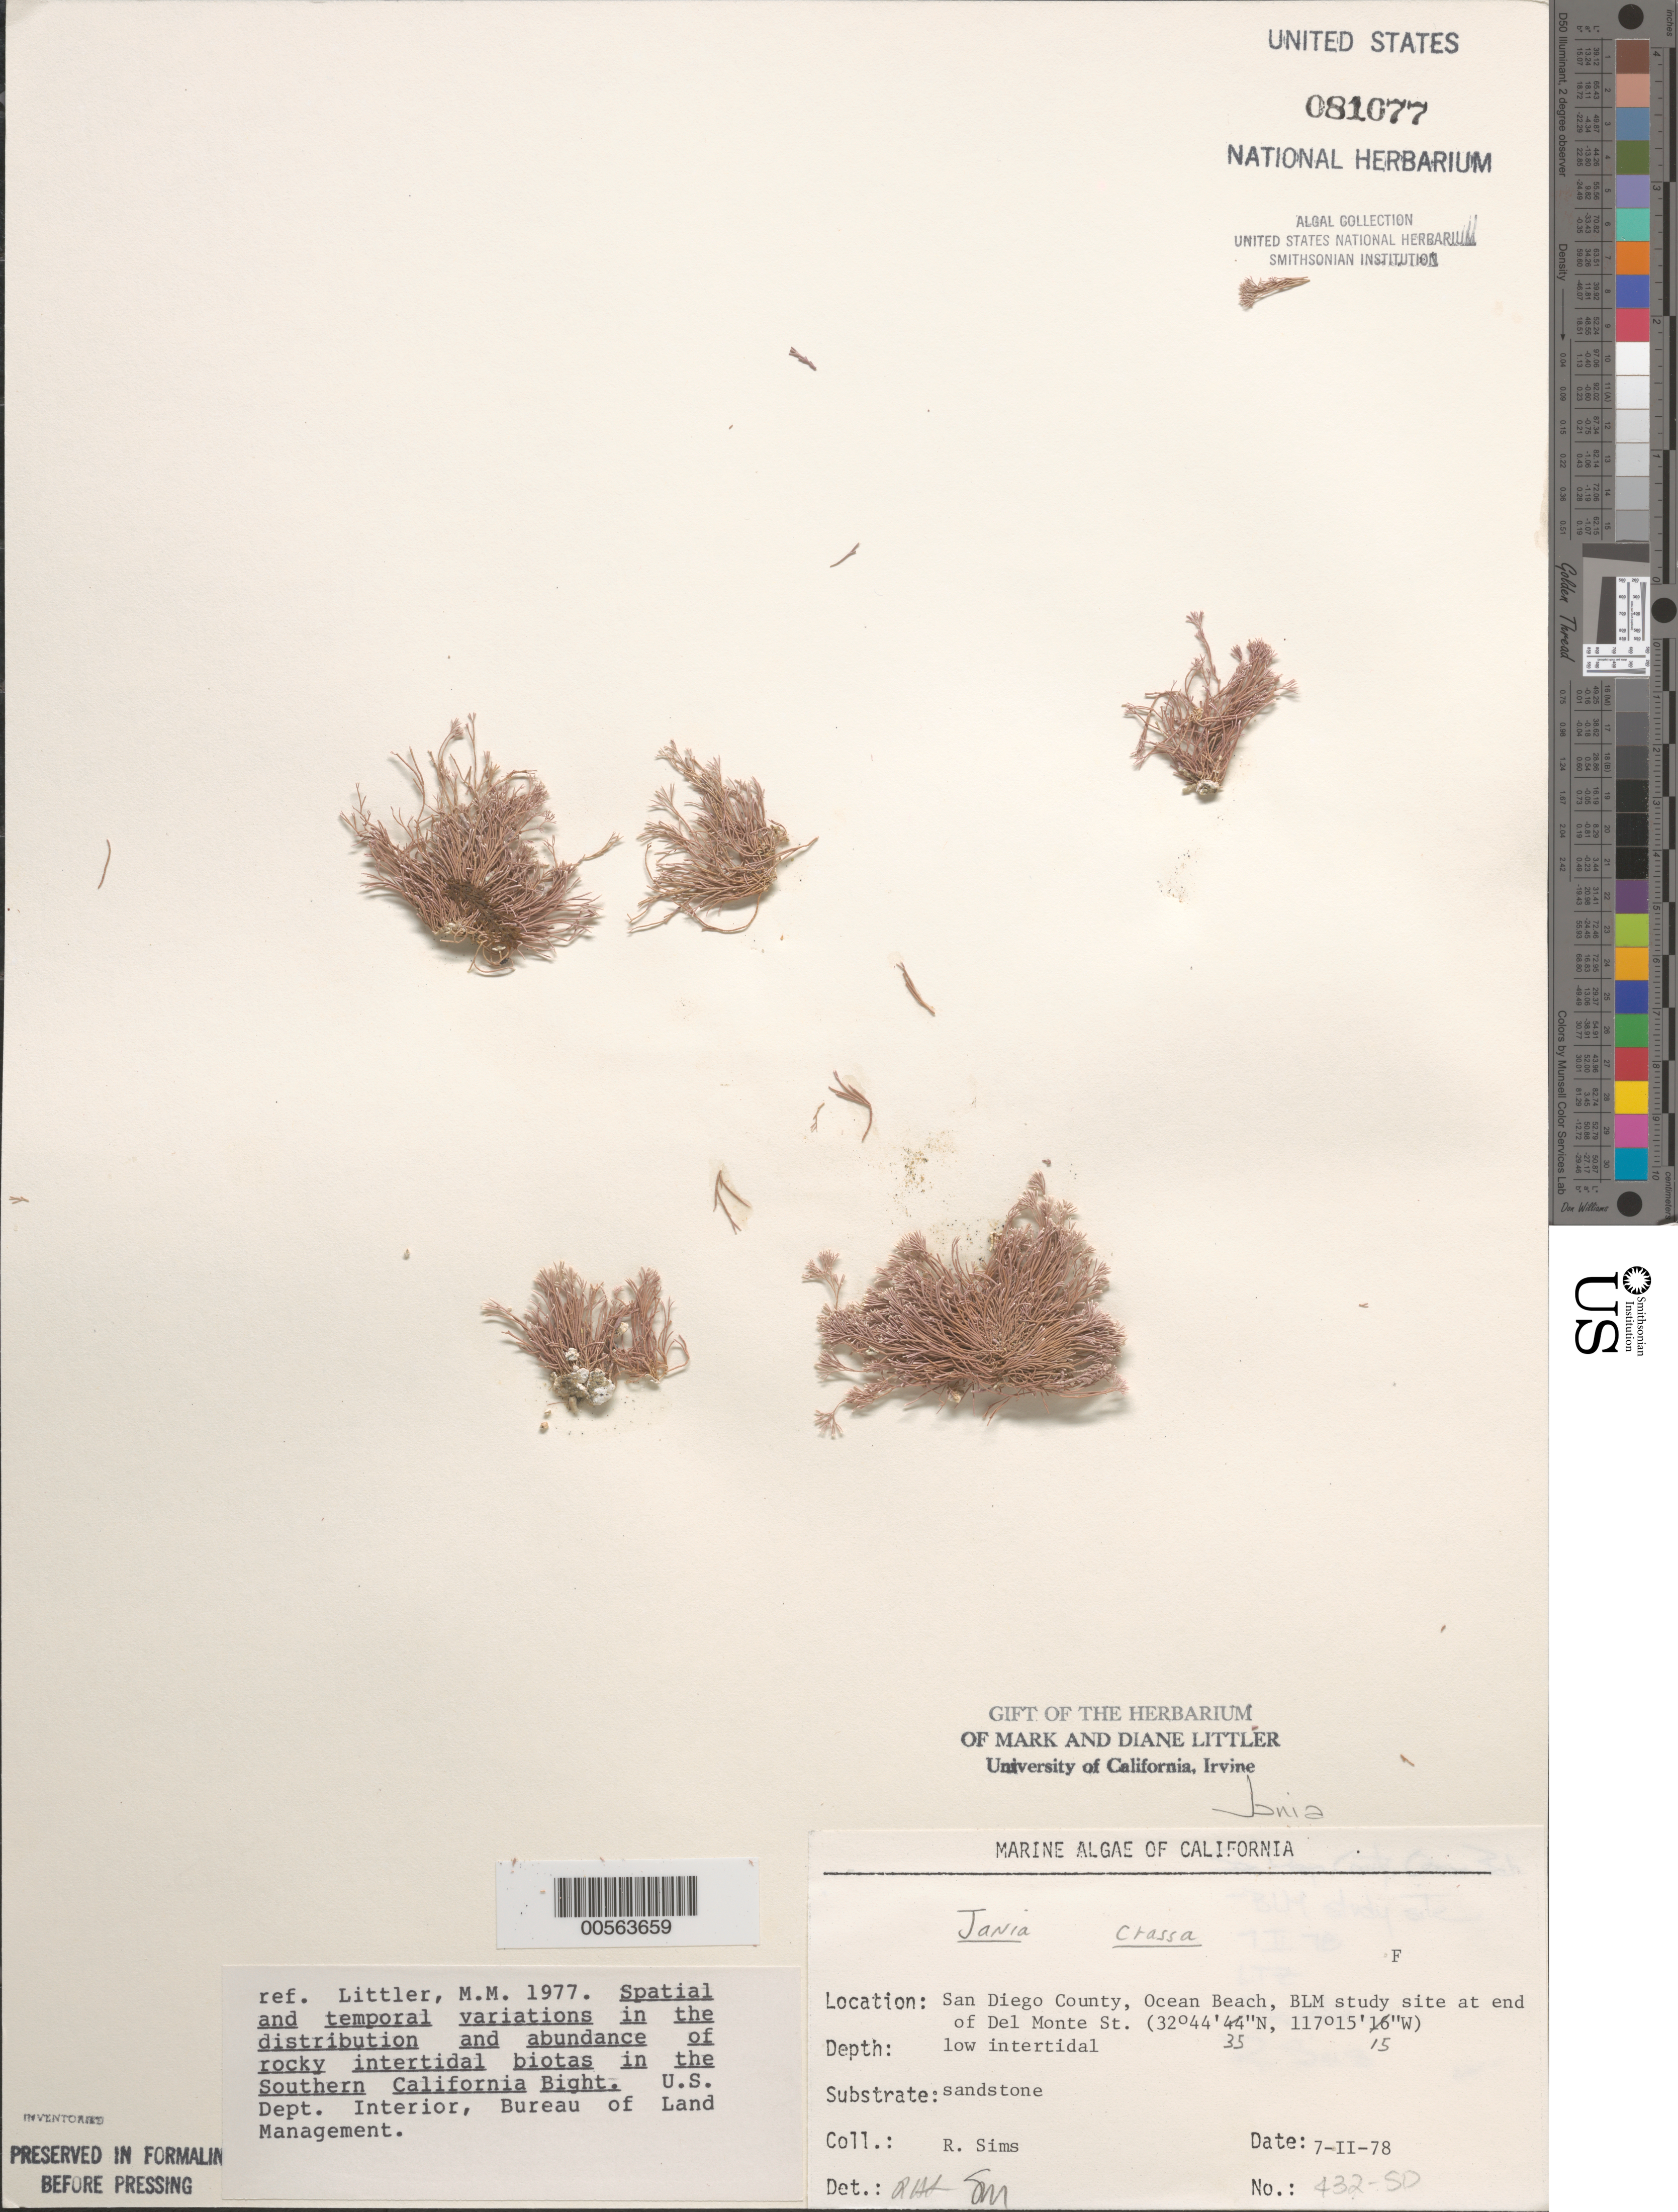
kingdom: Plantae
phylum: Rhodophyta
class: Florideophyceae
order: Corallinales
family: Corallinaceae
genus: Jania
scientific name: Jania crassa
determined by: Sims, Robert H.; Murray, S. N.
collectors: R. H. Sims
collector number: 432-sd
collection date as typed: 07 Feb 1978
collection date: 1978-02-07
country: United States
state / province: California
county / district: San Diego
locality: End of Del Monte Street, Ocean Beach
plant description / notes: BLM-SOCALBIGHT Rocky Intertidal Survey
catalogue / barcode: US 81077